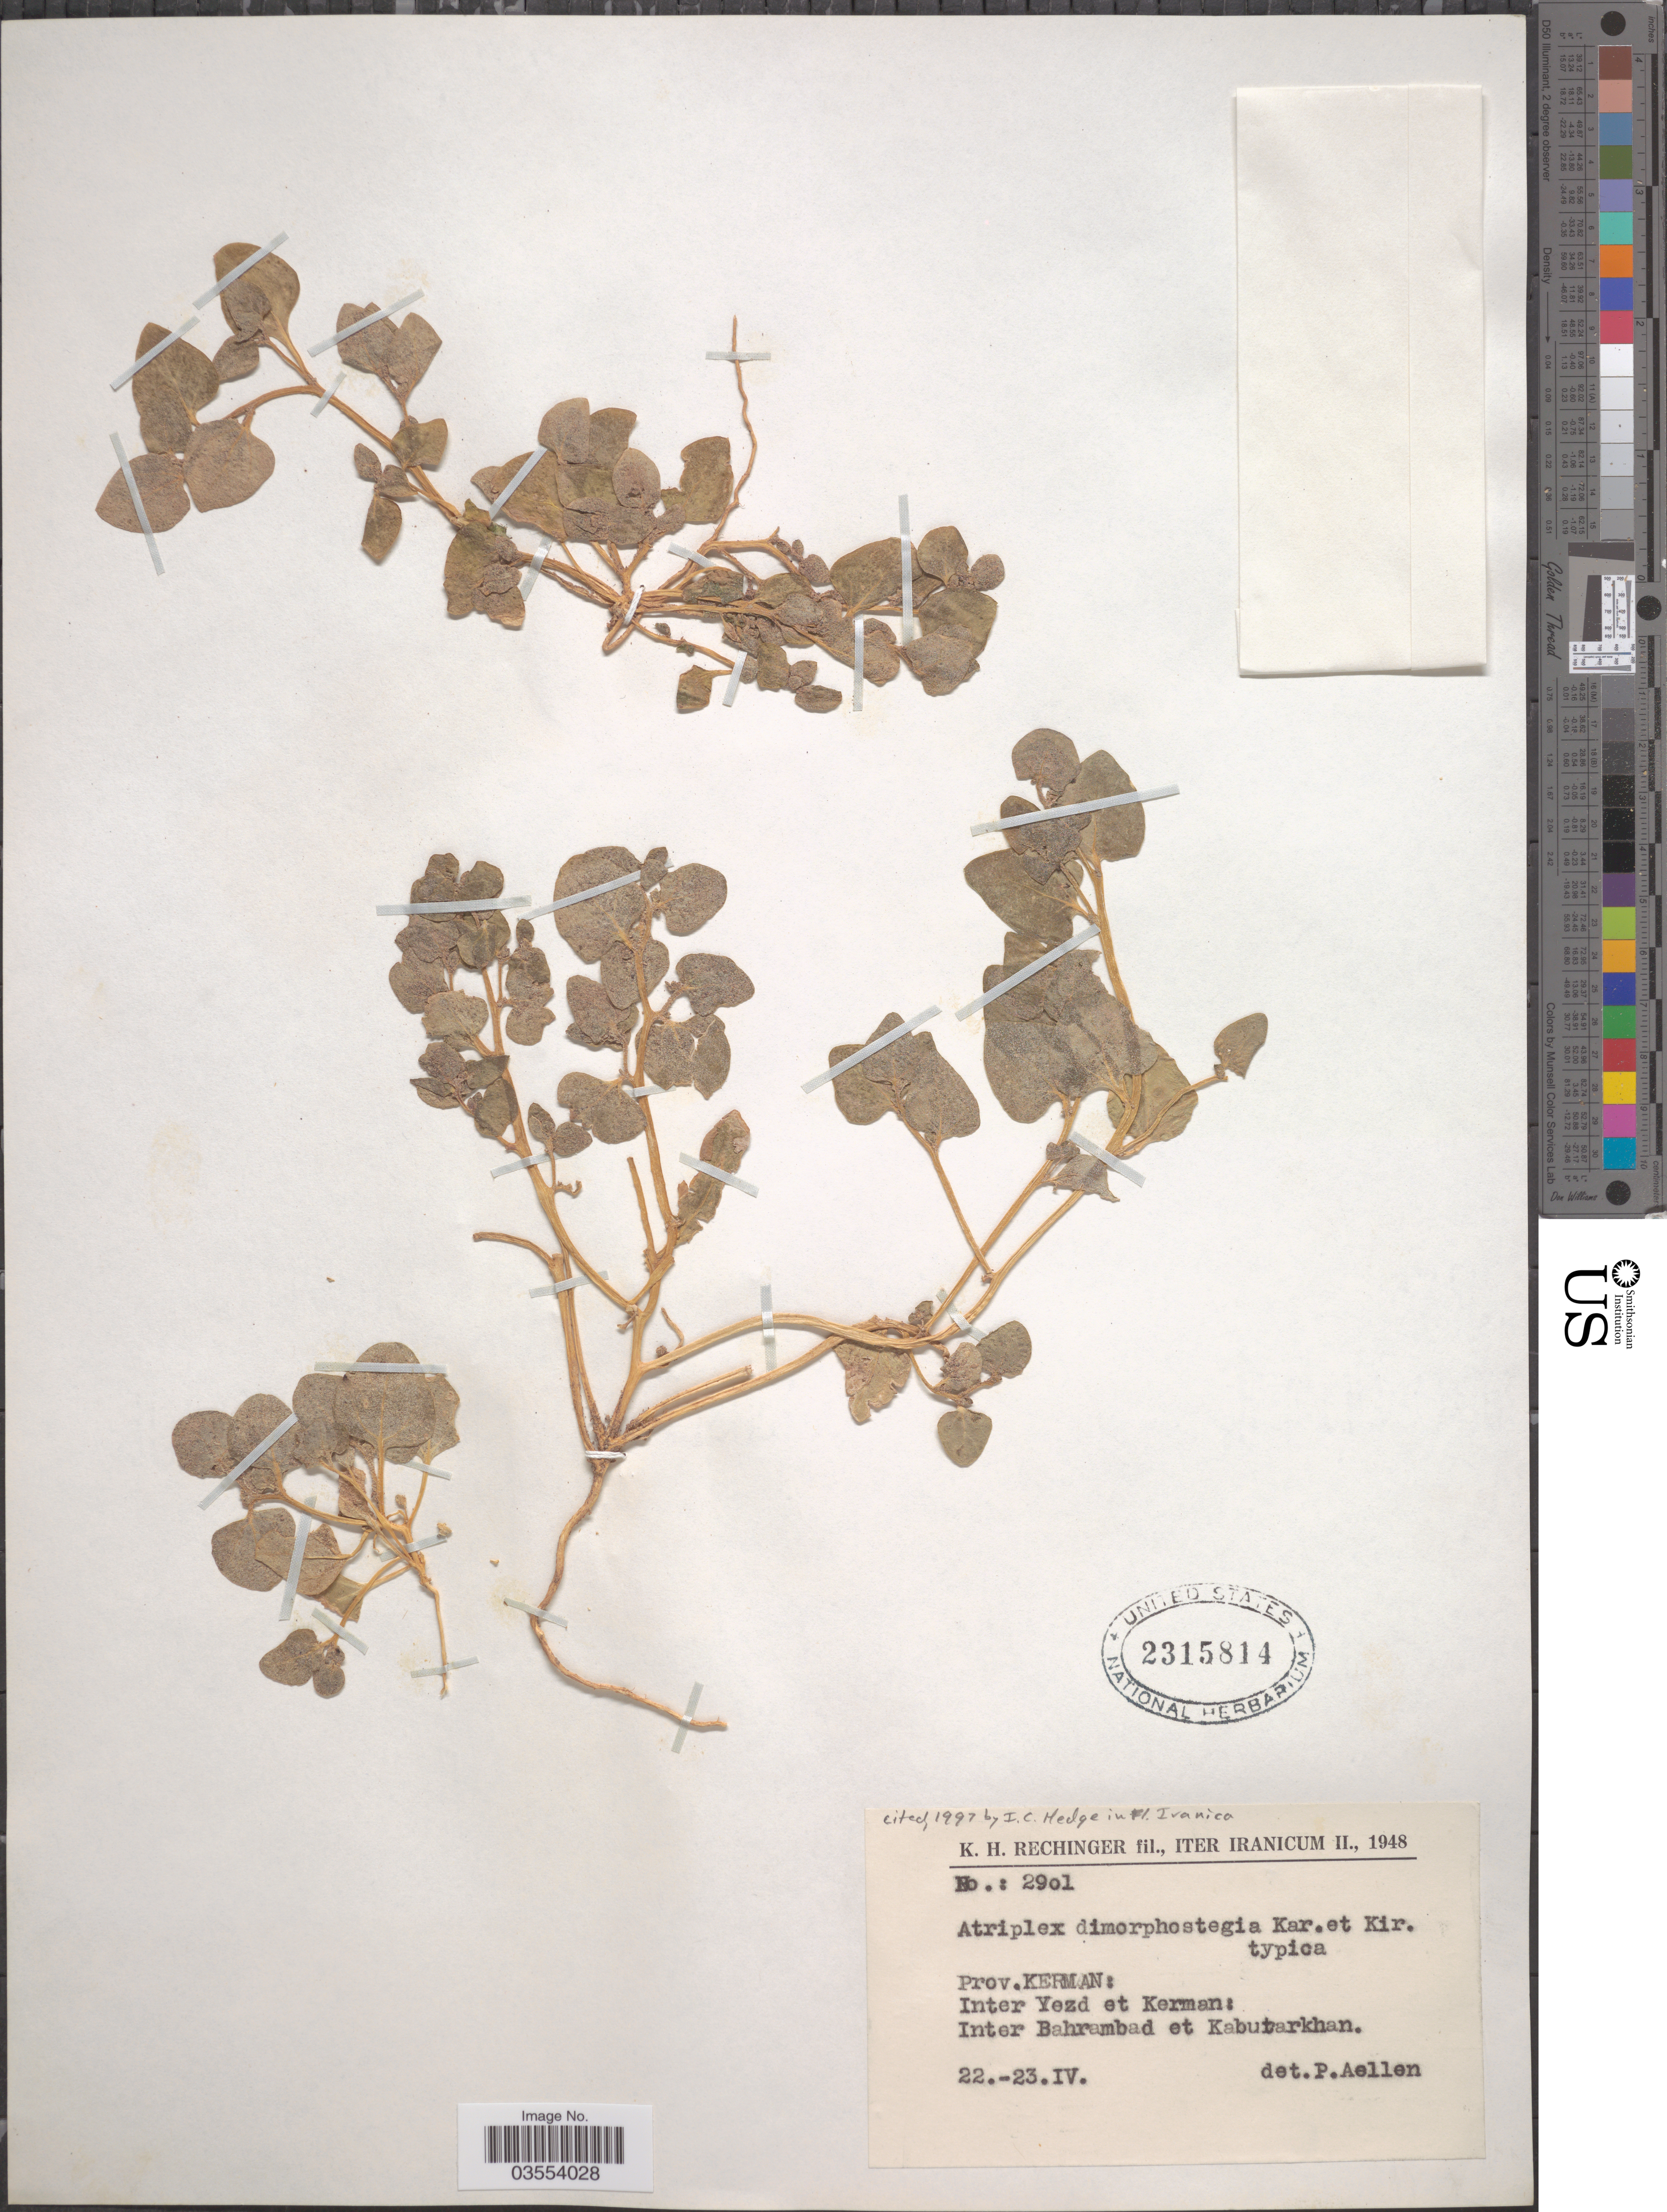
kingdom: Plantae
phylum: Tracheophyta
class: Magnoliopsida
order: Caryophyllales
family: Amaranthaceae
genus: Atriplex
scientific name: Atriplex dimorphostegia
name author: Kar. & Kir.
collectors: K. H. Rechinger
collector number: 2901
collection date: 1948-04-22/1948-04-23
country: Iran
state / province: Kerman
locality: Iter Iranicum. Inter Yezd et Kerman: Inter Bahrambad et Kabutarkhan.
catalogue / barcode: US 2315814